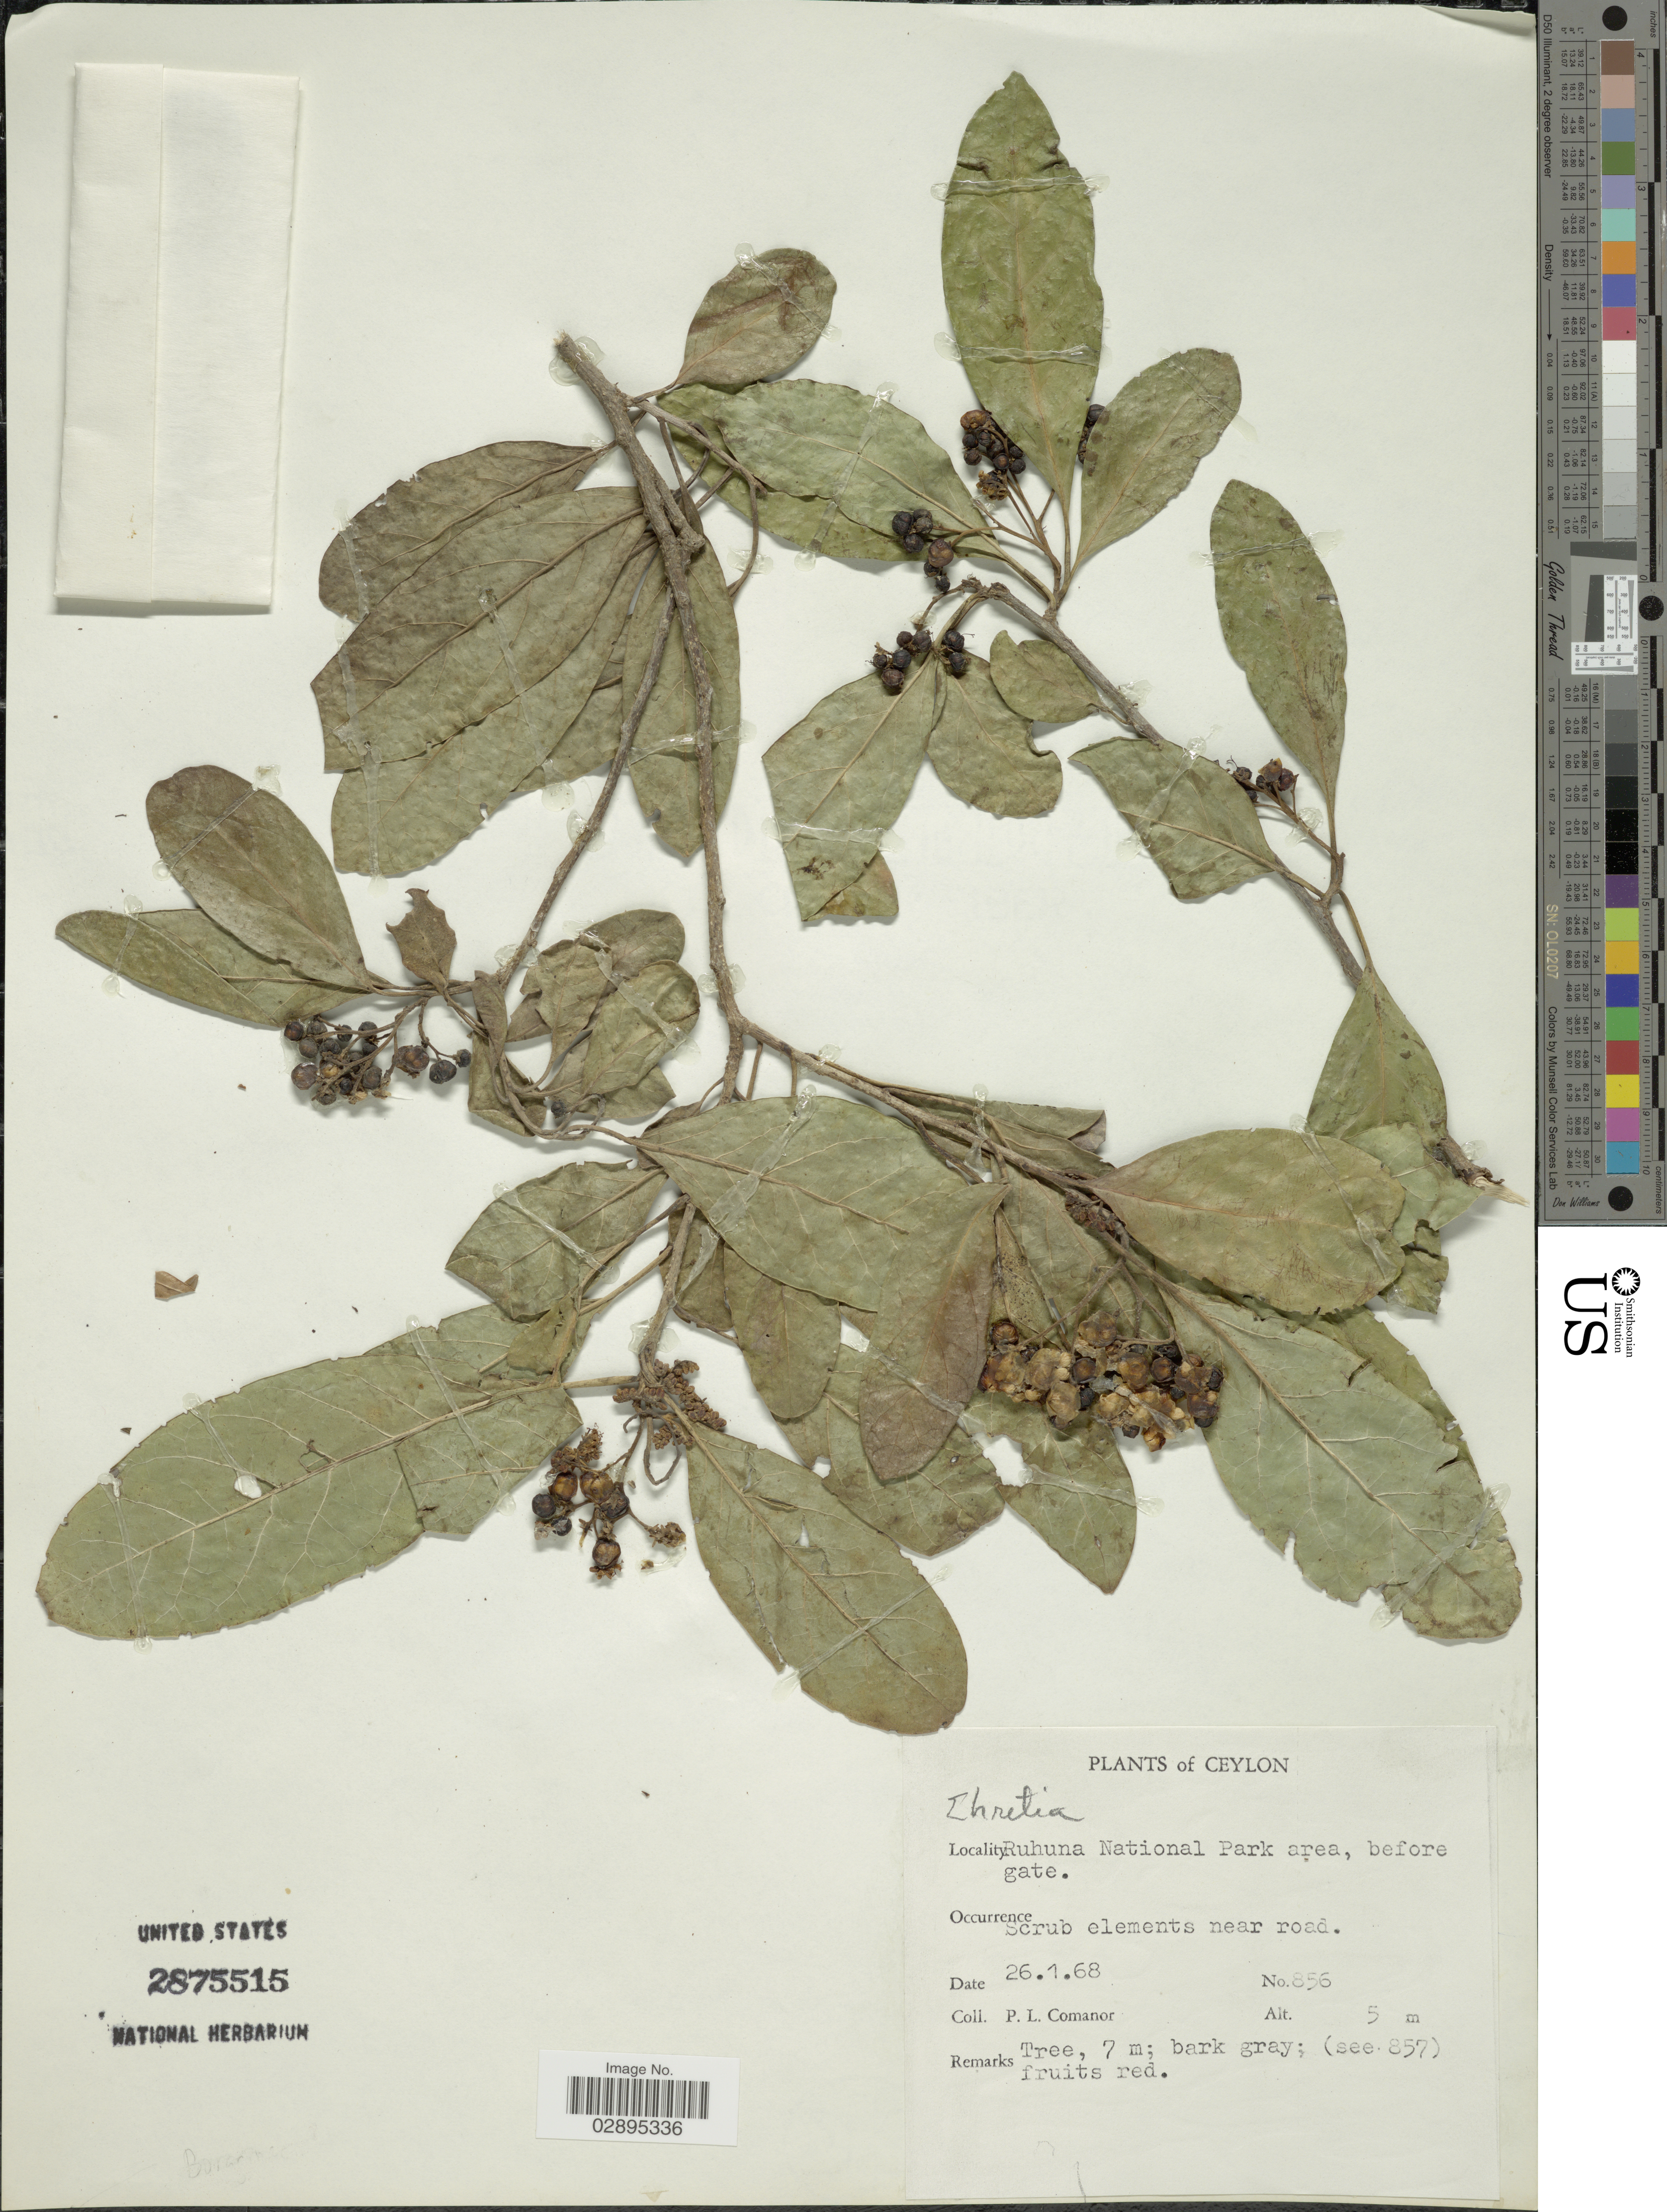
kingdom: Plantae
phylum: Tracheophyta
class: Magnoliopsida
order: Boraginales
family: Ehretiaceae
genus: Ehretia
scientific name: Ehretia sp.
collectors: P. Comanor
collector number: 856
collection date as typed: Transcribed d/m/y: 26/1/68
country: Sri Lanka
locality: Ceylon. Ruhuna National Park area, before gate.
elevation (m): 5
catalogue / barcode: US 2875515